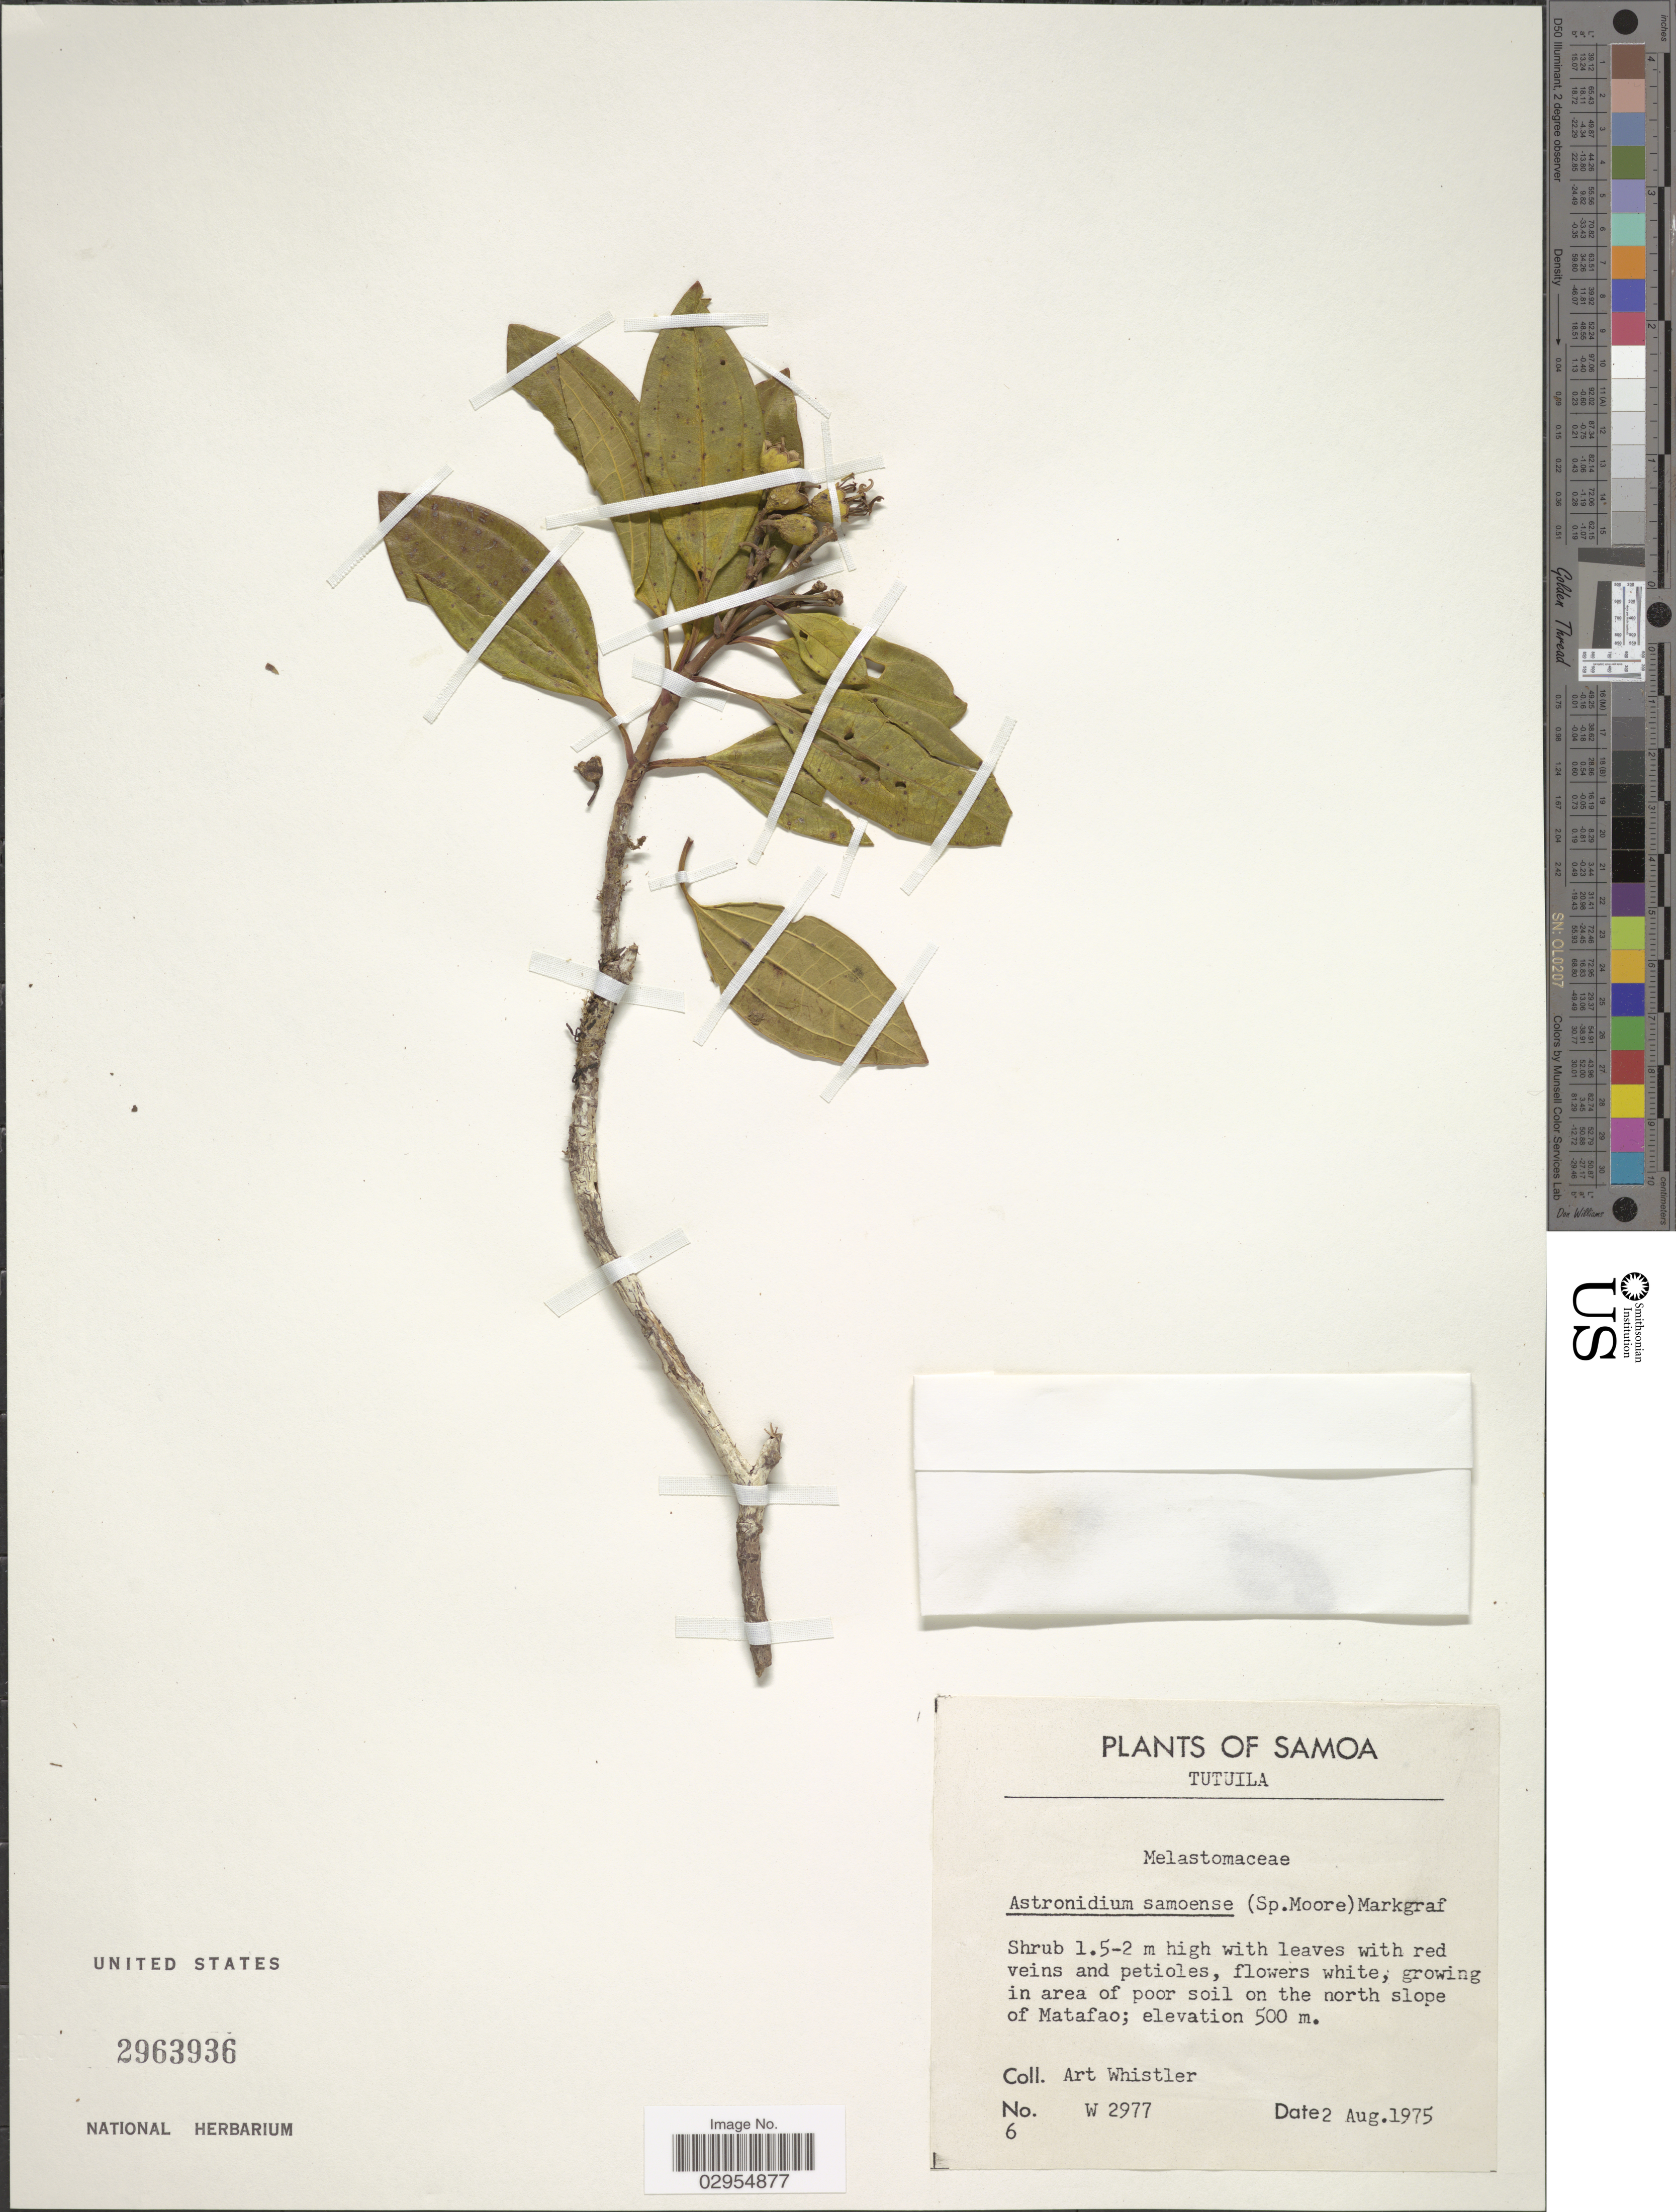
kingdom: Plantae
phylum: Tracheophyta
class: Magnoliopsida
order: Myrtales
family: Melastomataceae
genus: Astronidium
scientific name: Astronidium samoense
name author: (S. Moore) Markgr.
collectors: A. Whistler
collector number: W 2977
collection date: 1975-08-02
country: American Samoa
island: Tutuila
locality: Samoa. Tutuila. Growing in area of poor soil on the north slope of Matafao.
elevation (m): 500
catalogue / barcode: US 2963936